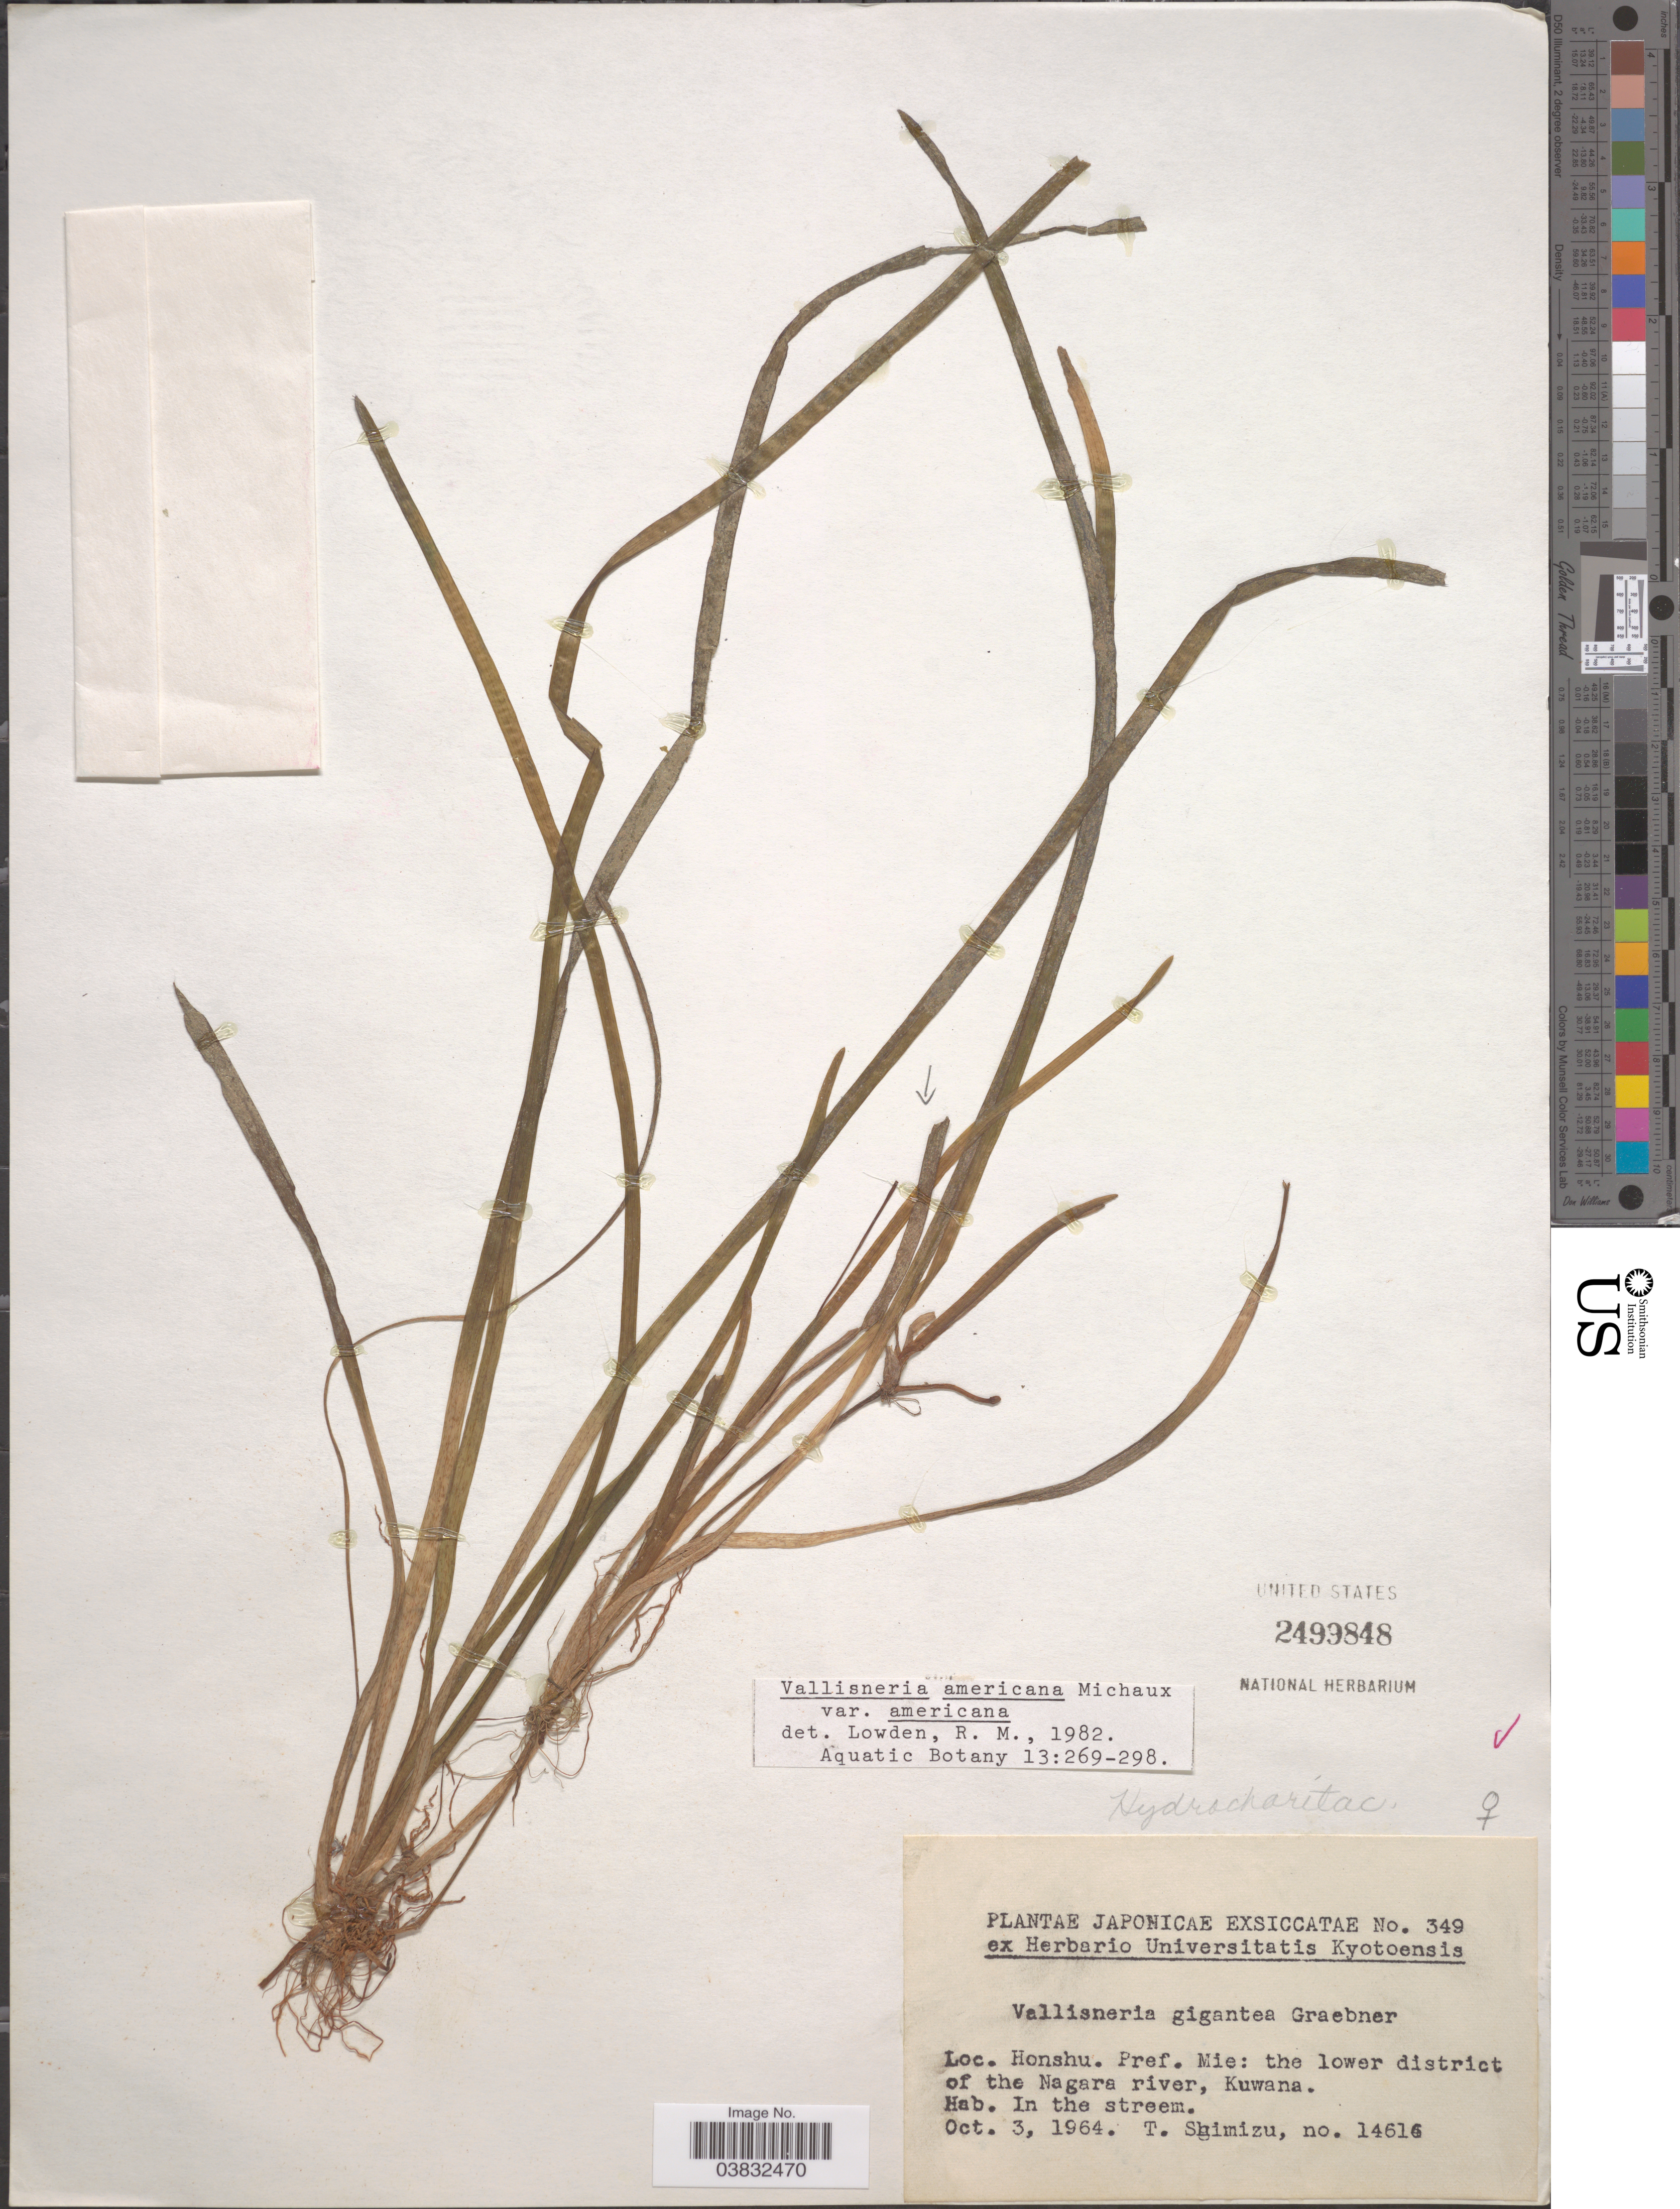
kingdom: Plantae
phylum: Tracheophyta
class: Liliopsida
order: Alismatales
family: Hydrocharitaceae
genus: Vallisneria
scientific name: Vallisneria americana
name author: Michx.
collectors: T. Shimizu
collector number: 14616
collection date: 1964-10-03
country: Japan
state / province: Mie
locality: Honshu. Pref. Mie: the lower district of the Nagara river, Kuwana.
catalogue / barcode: US 2499848